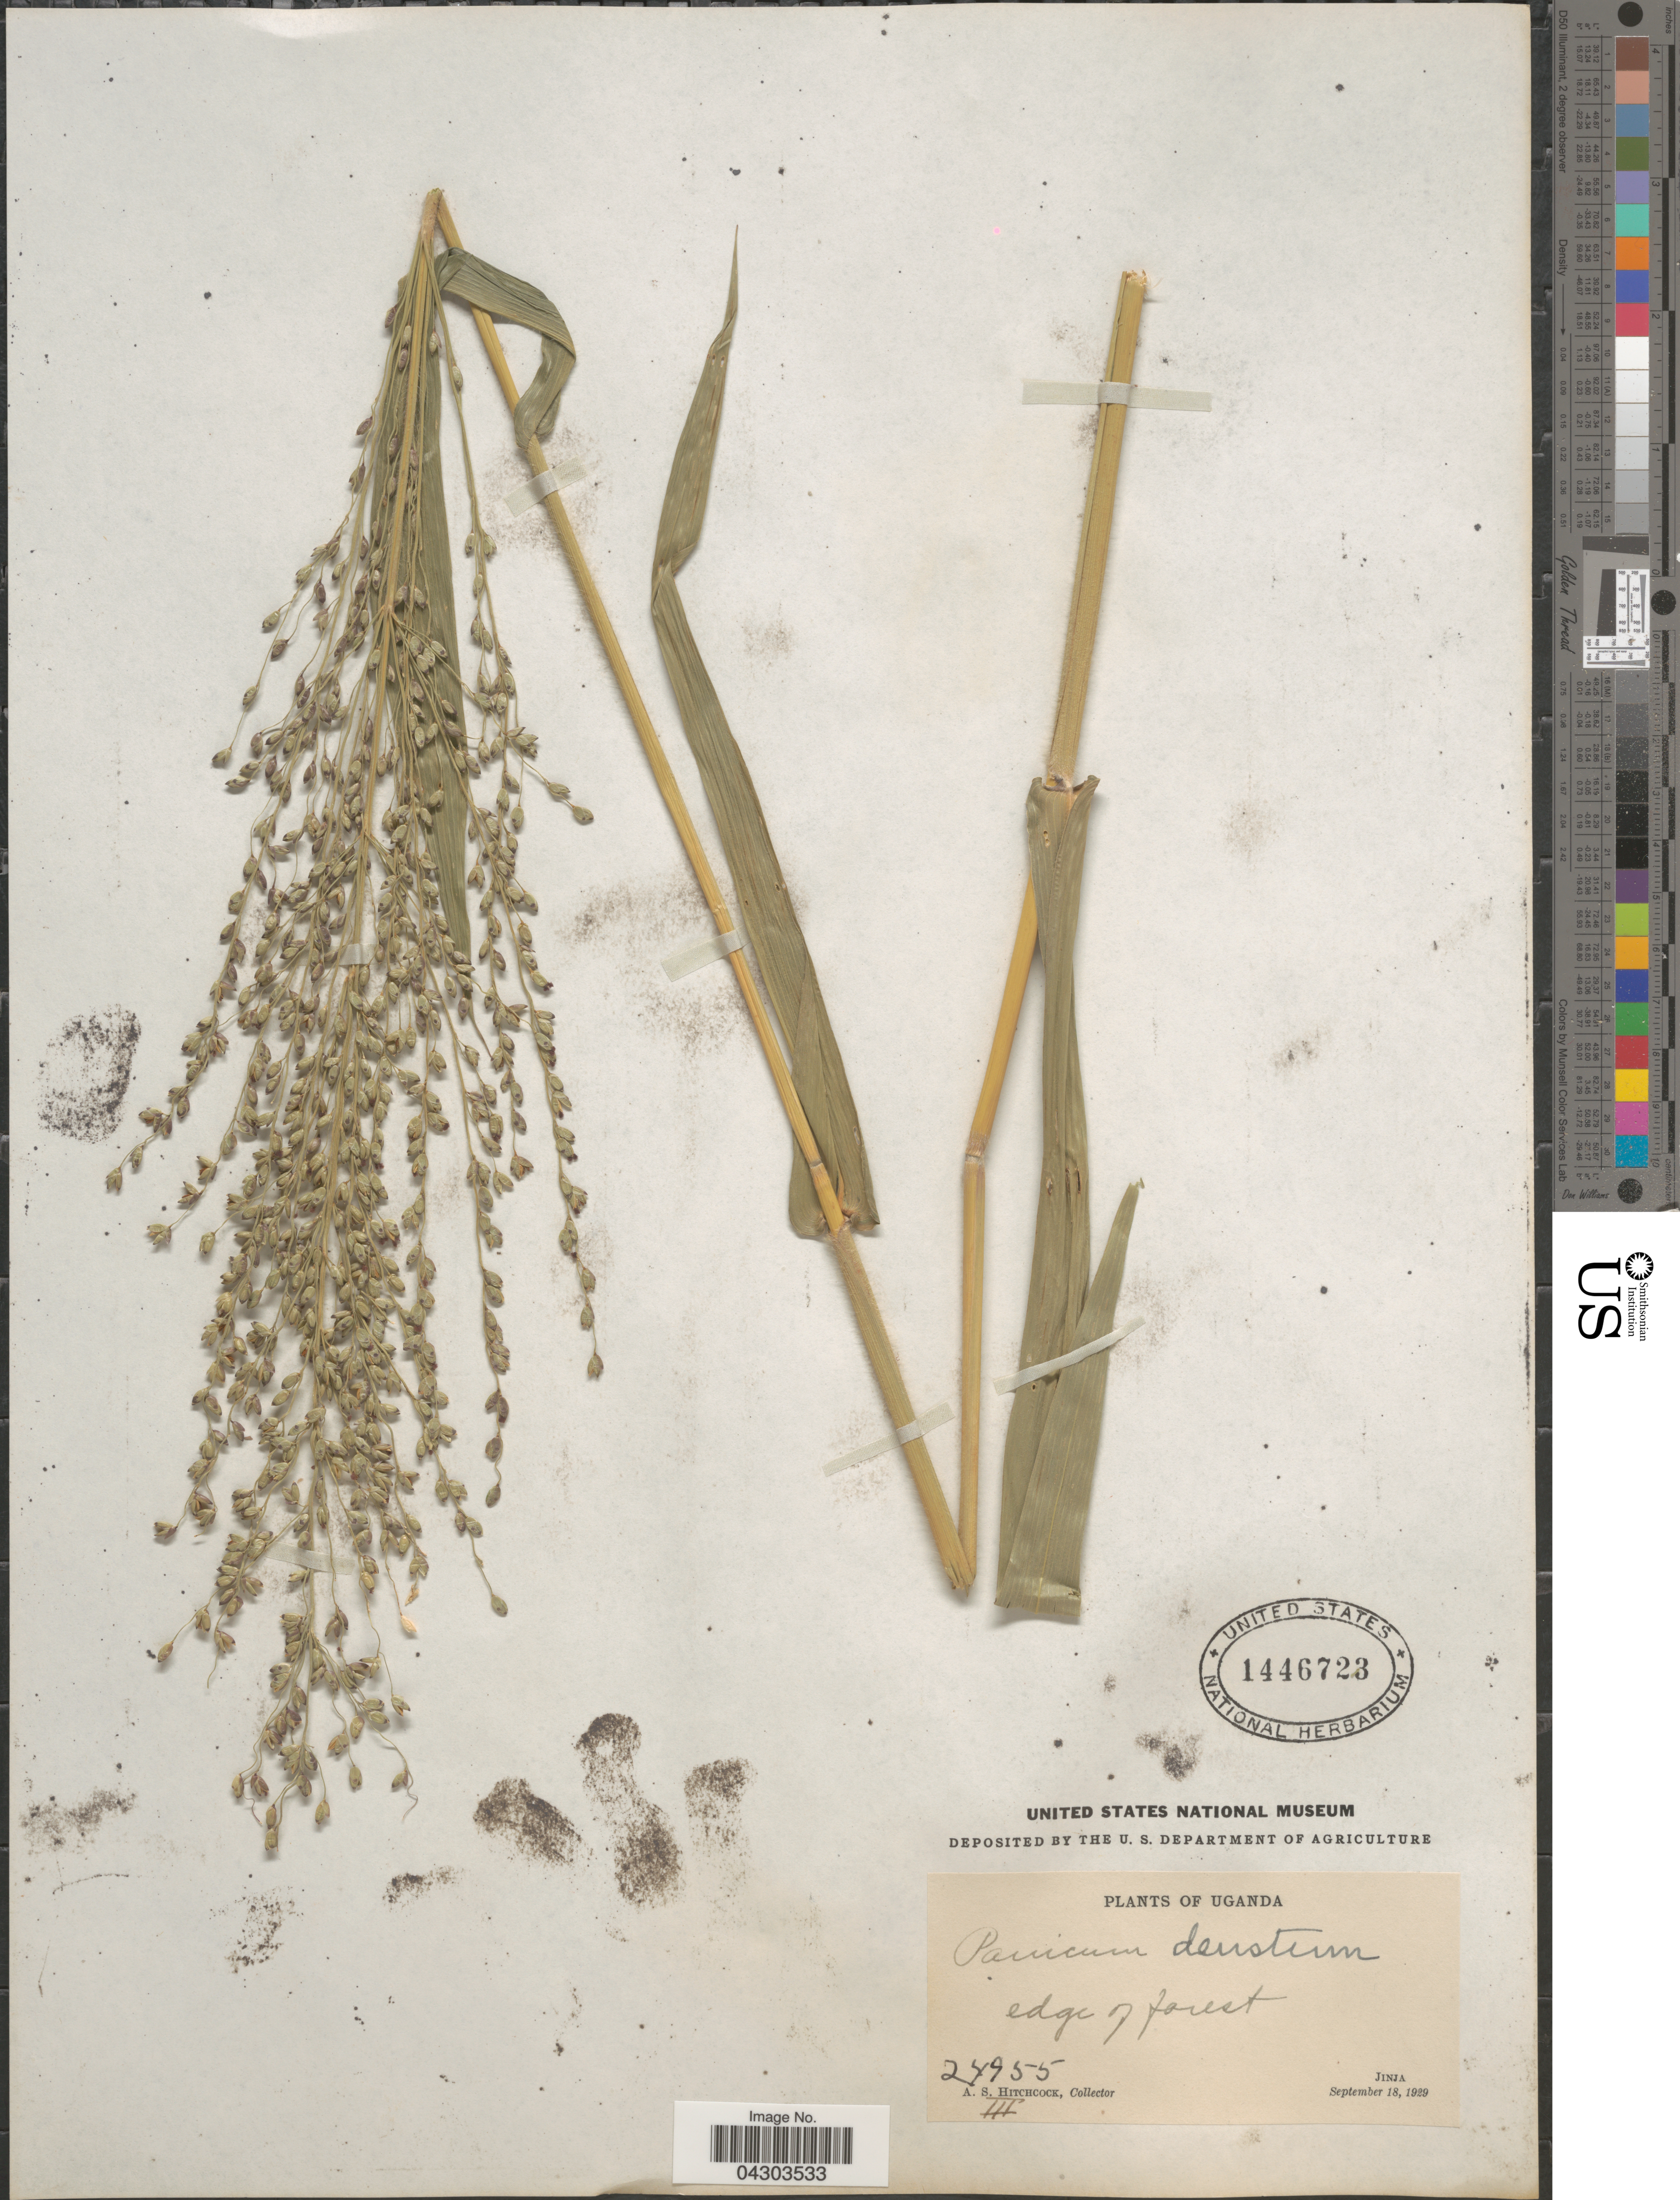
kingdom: Plantae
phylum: Tracheophyta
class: Liliopsida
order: Poales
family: Poaceae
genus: Panicum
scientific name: Panicum deustum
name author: Thunb.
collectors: A. S. Hitchcock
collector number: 24955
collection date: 1929-09-18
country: Uganda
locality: Edge of forest. Jinja.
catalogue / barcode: US 1446723